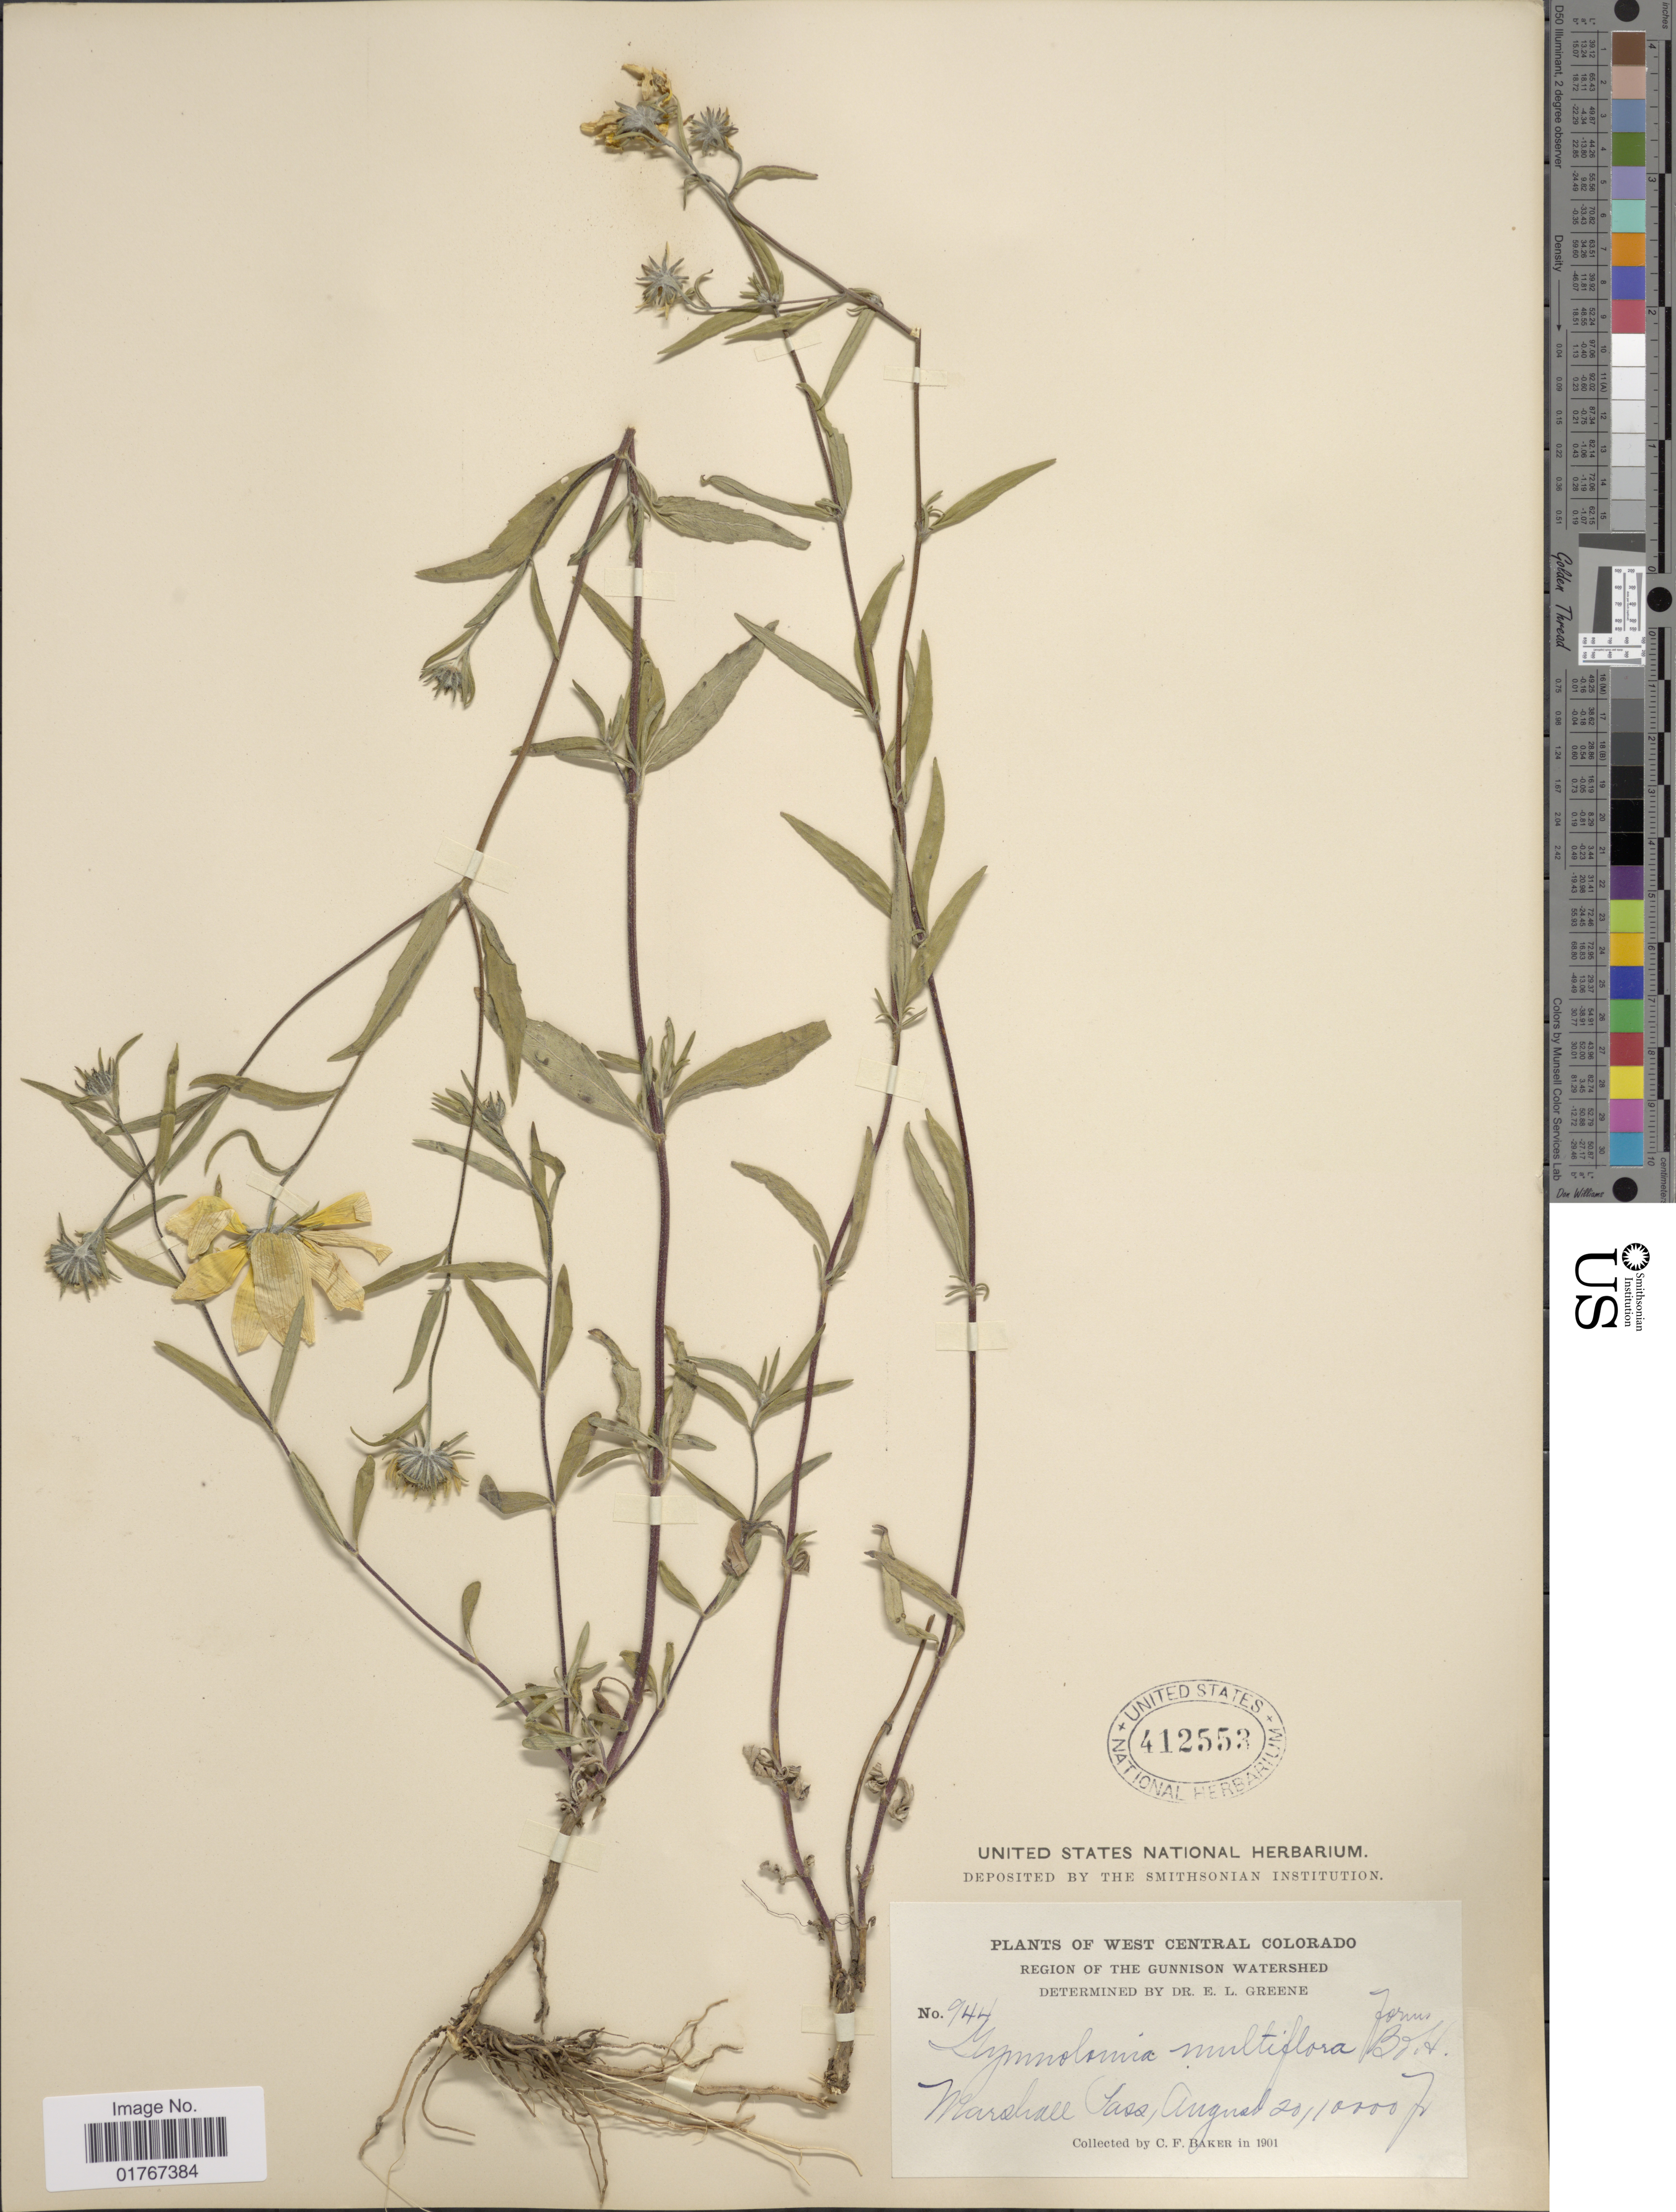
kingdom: Plantae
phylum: Tracheophyta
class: Magnoliopsida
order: Asterales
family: Asteraceae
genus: Heliomeris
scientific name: Heliomeris multiflora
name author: Nutt.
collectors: C. F. Baker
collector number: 944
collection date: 1901-08-20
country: United States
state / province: Colorado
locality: West Central Colorado, Region of The Gunnison Watershed, Marshall Pass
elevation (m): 3048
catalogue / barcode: US 412553